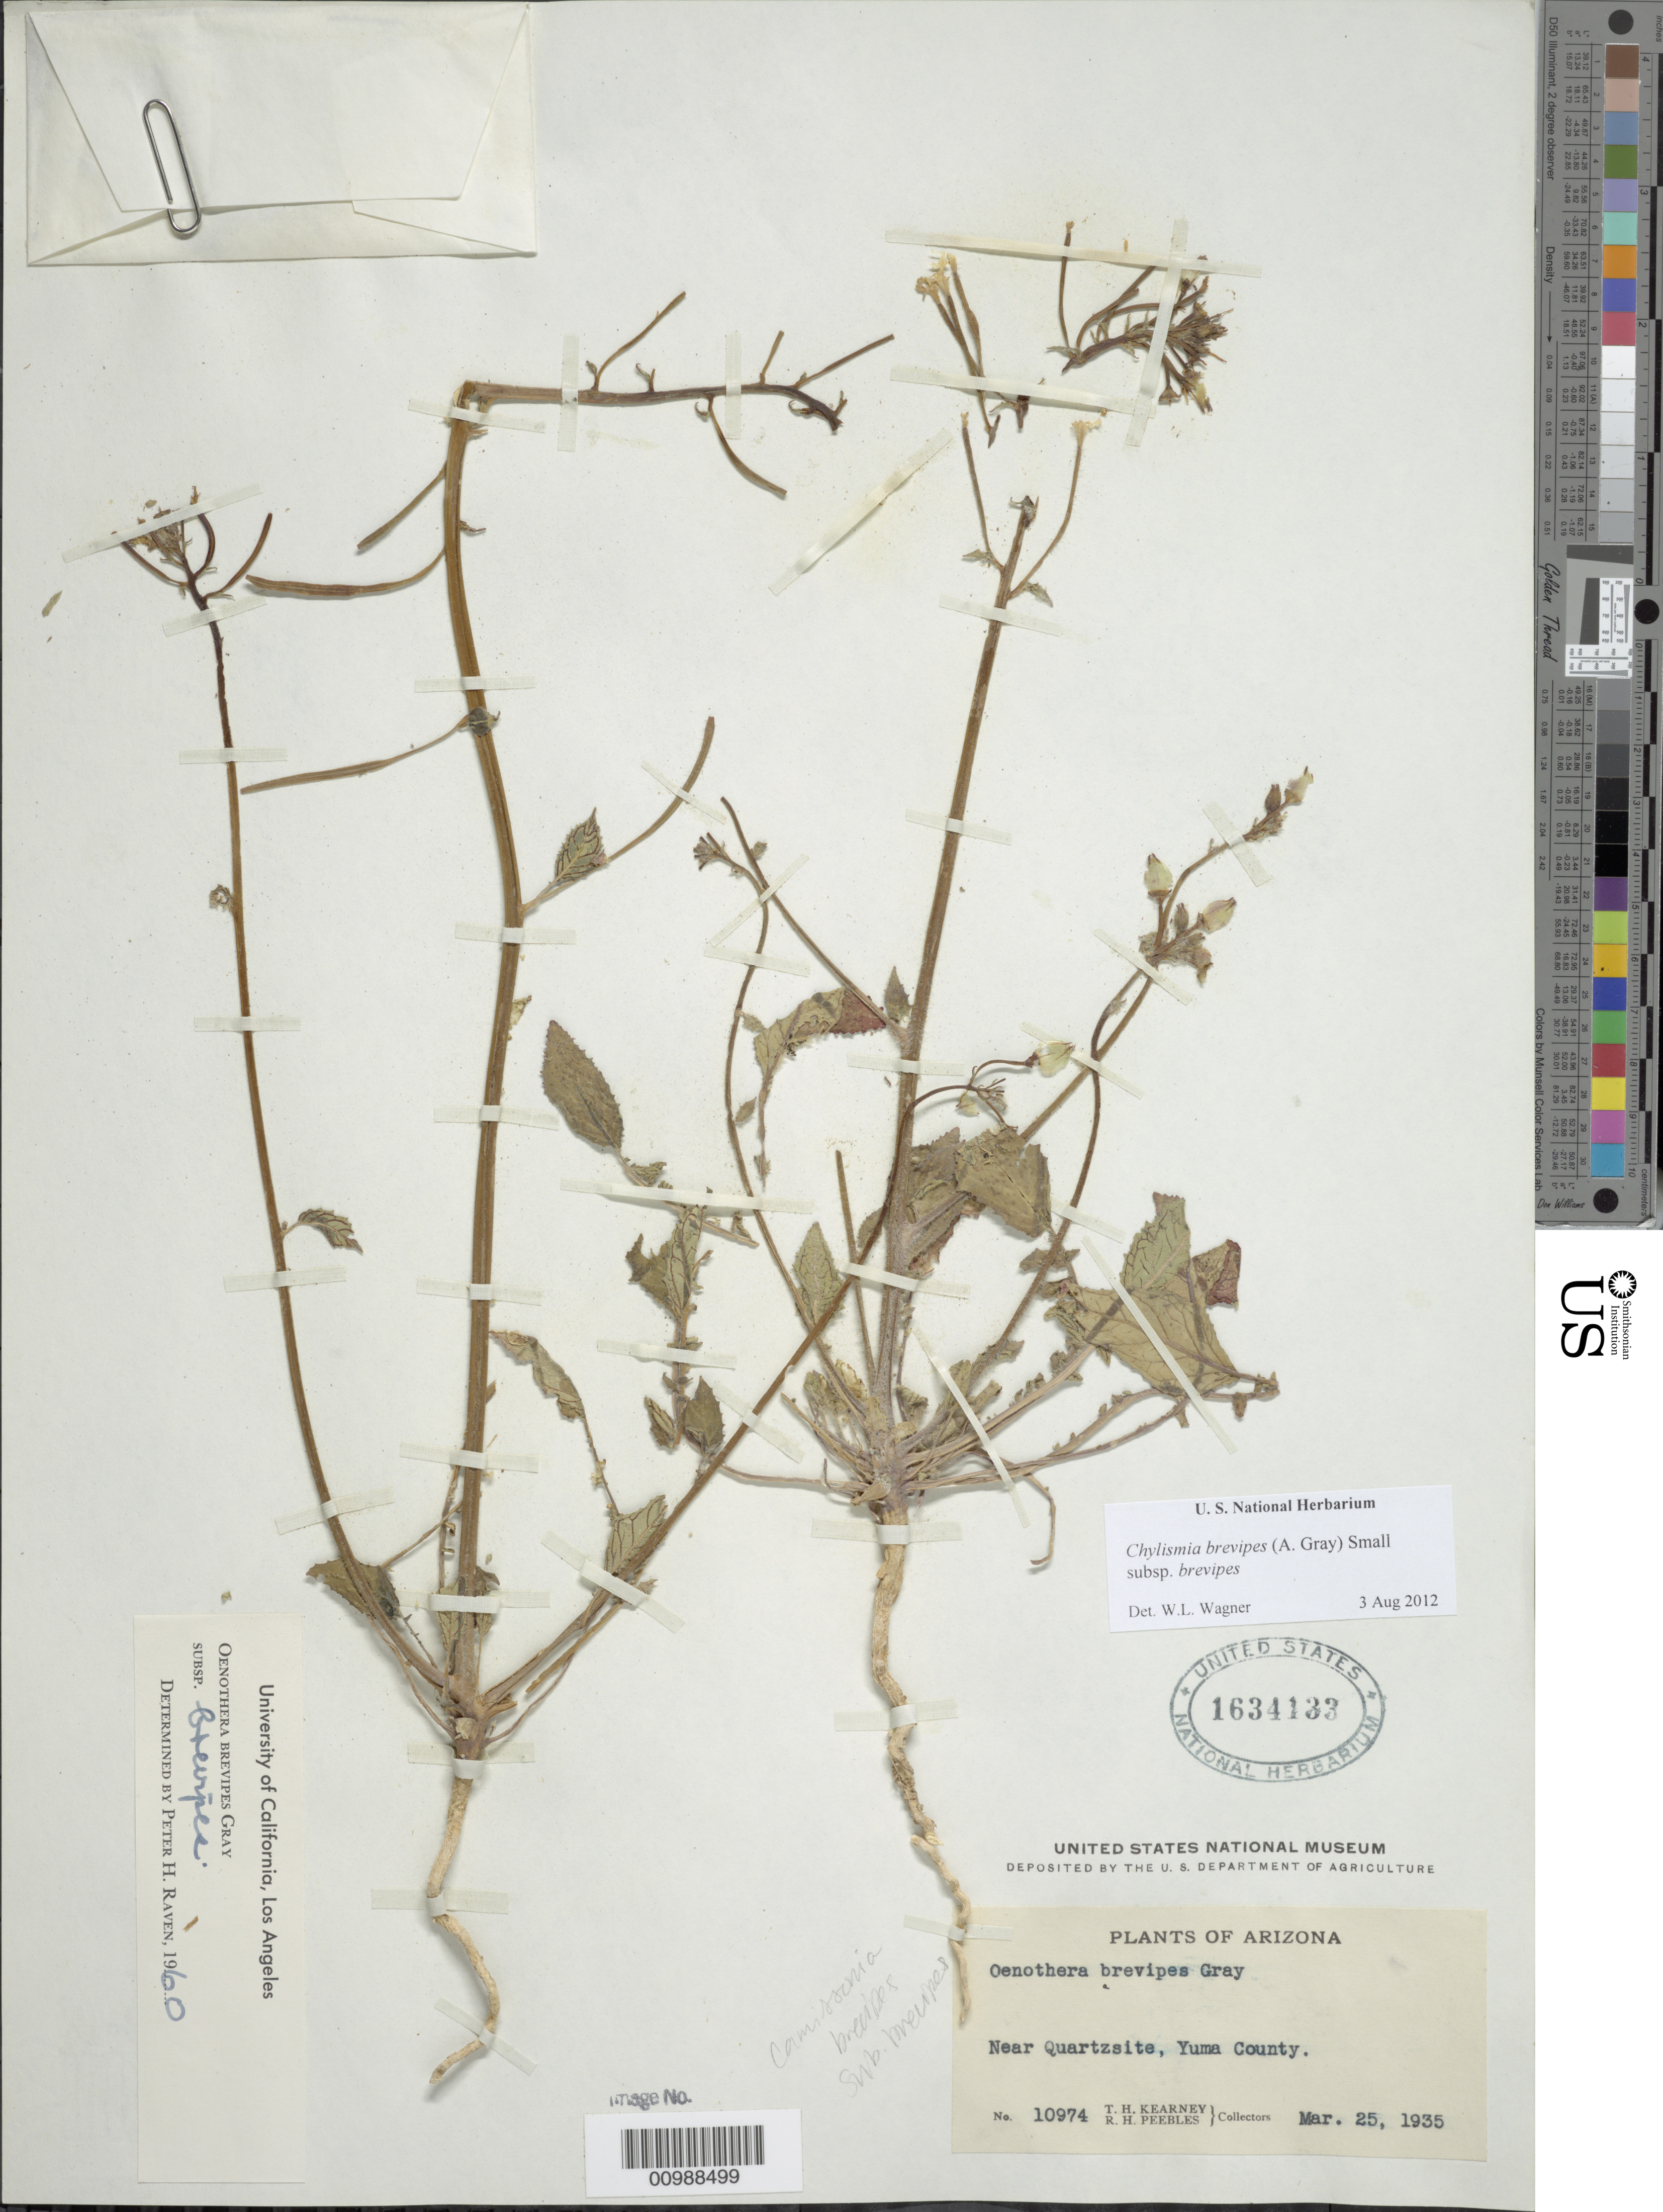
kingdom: Plantae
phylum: Tracheophyta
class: Magnoliopsida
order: Myrtales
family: Onagraceae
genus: Chylismia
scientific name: Chylismia brevipes subsp. arizonica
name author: (P.H. Raven) W.L. Wagner & Hoch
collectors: T. H. Kearney & R. H. Peebles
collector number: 10974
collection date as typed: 25 Mar 1935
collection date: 1935-03-25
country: United States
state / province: Arizona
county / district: Yuma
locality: Near Quartzsite.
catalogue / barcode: US 1634133